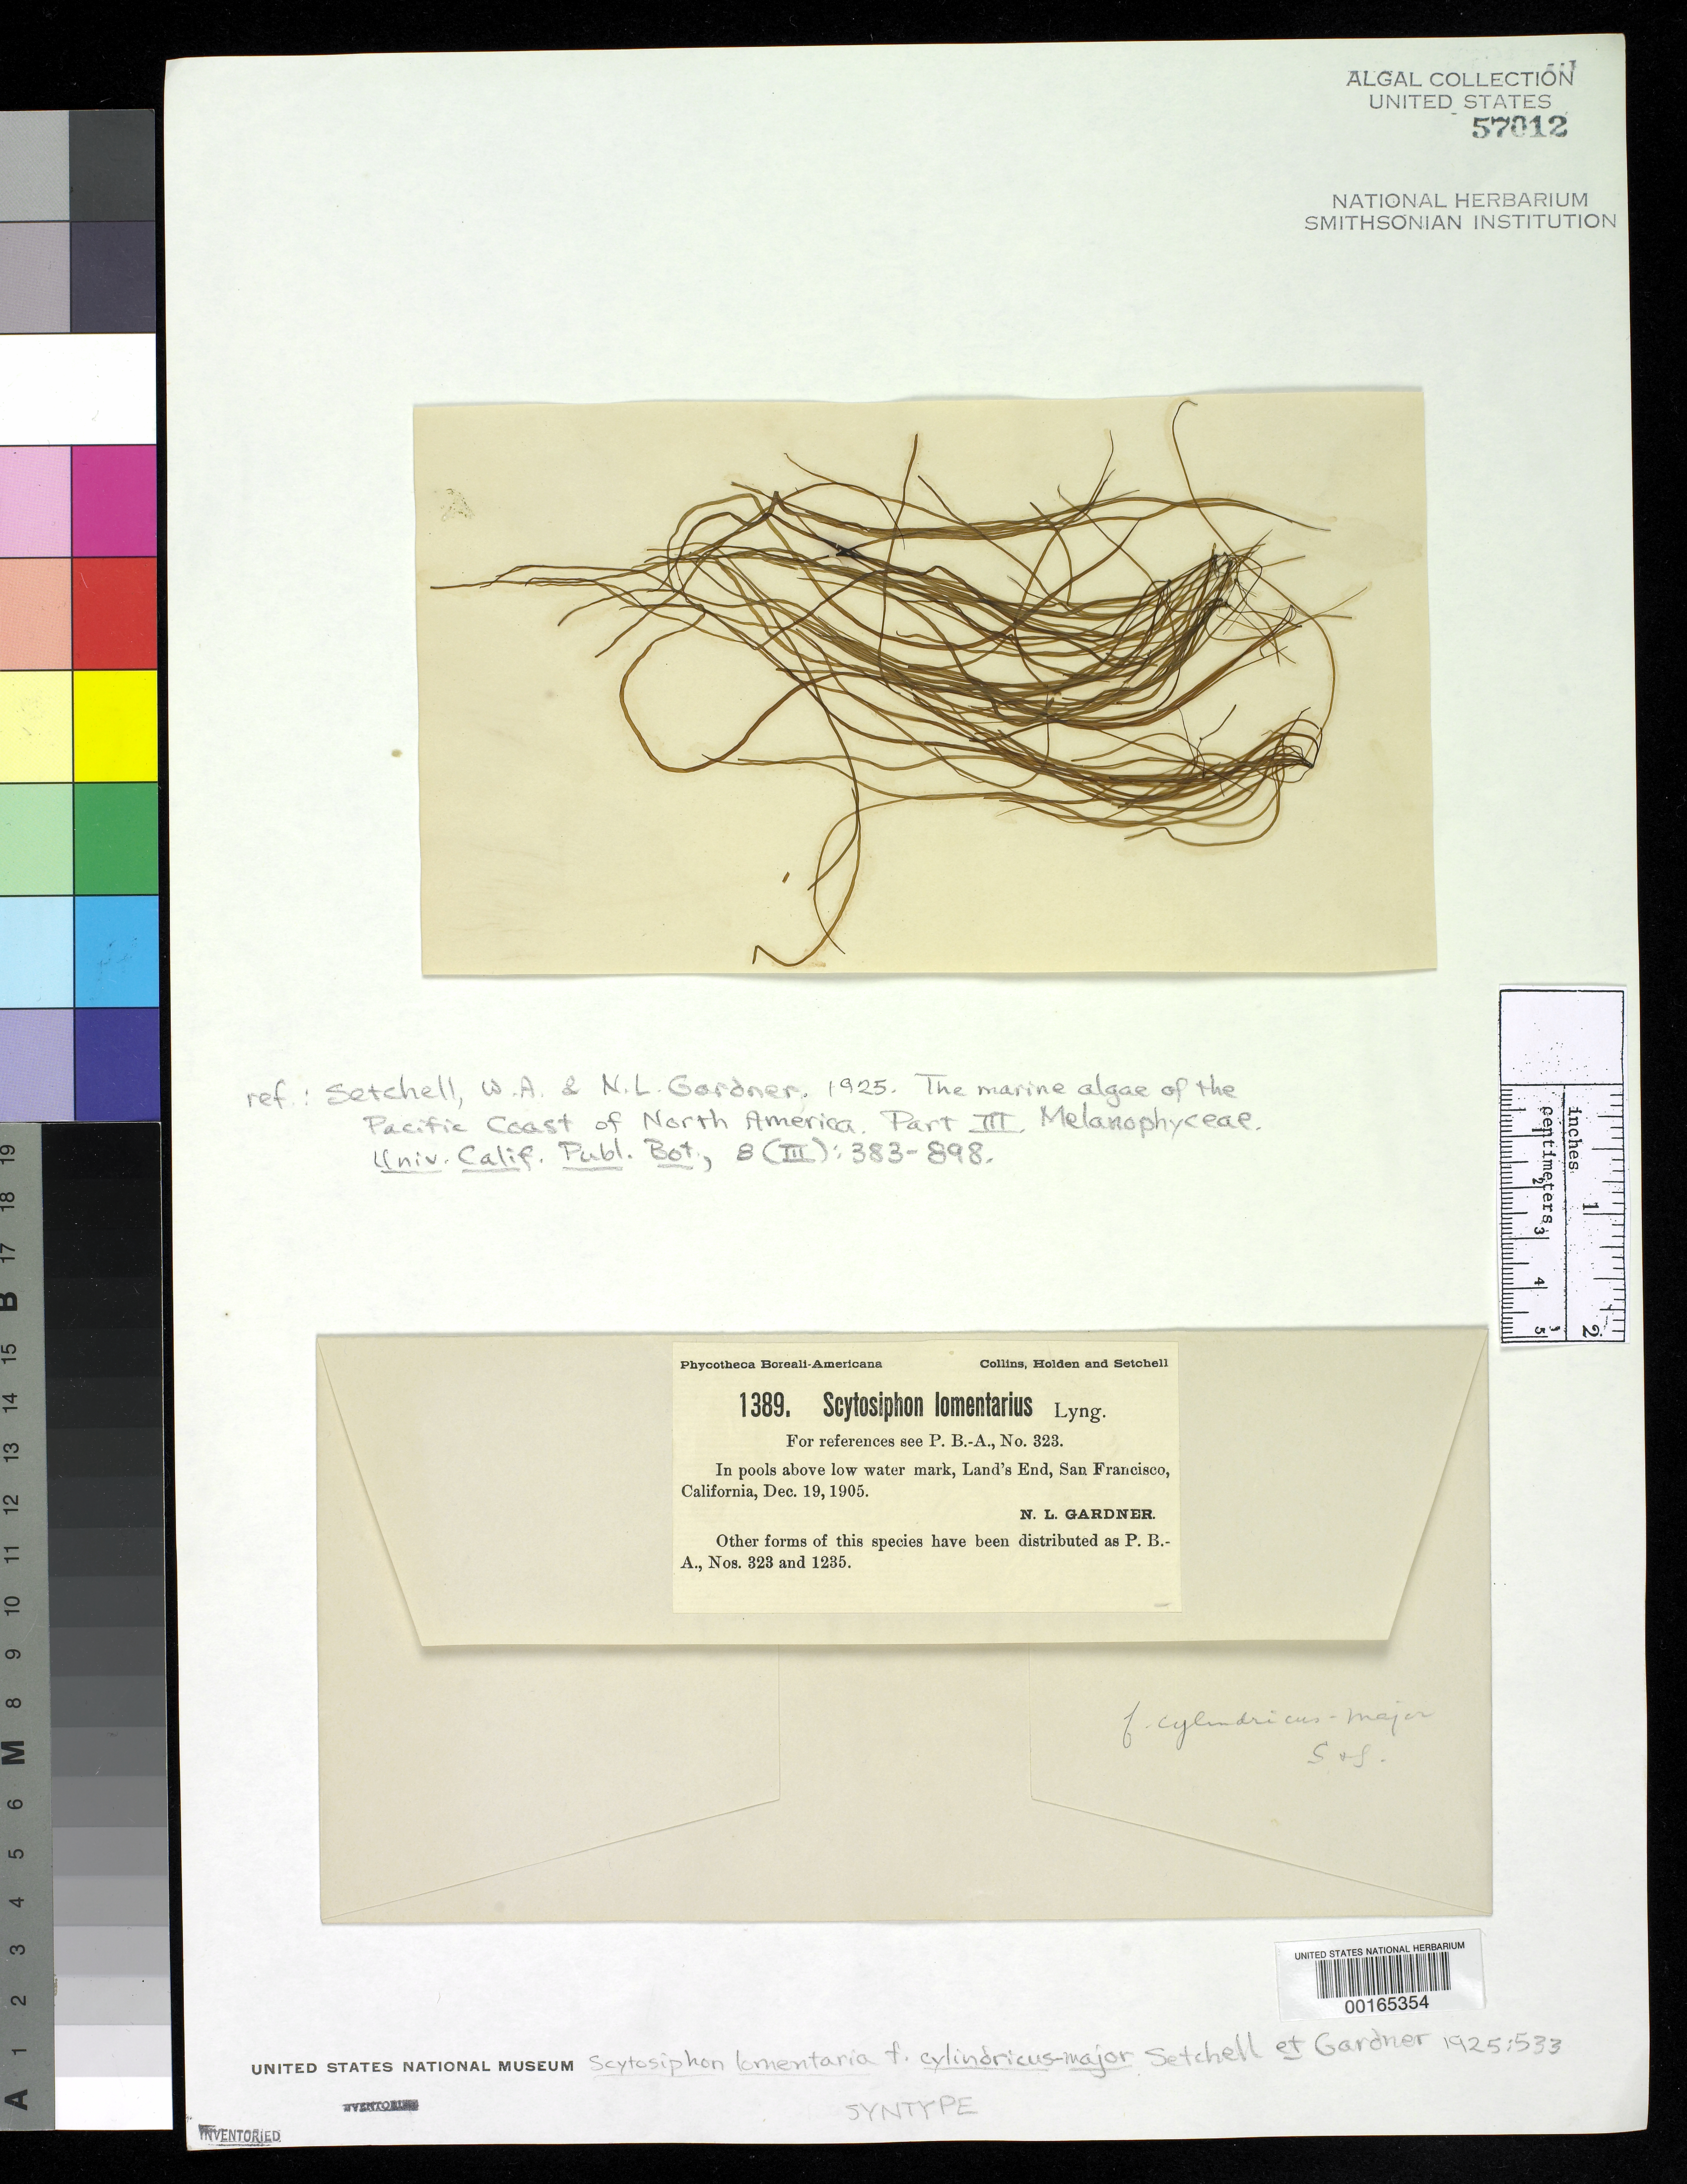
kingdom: Chromista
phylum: Ochrophyta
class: Phaeophyceae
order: Scytosiphonales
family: Scytosiphonaceae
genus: Scytosiphon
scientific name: Scytosiphon lomentaria f. cylindricus-major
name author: Setch. & N.L. Gardner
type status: Syntype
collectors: N. Gardner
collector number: PB-A 1389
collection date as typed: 19 Dec 1905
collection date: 1905-12-19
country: United States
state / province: California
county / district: San Francisco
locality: San Francisco, Lands End.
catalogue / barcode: US 57012